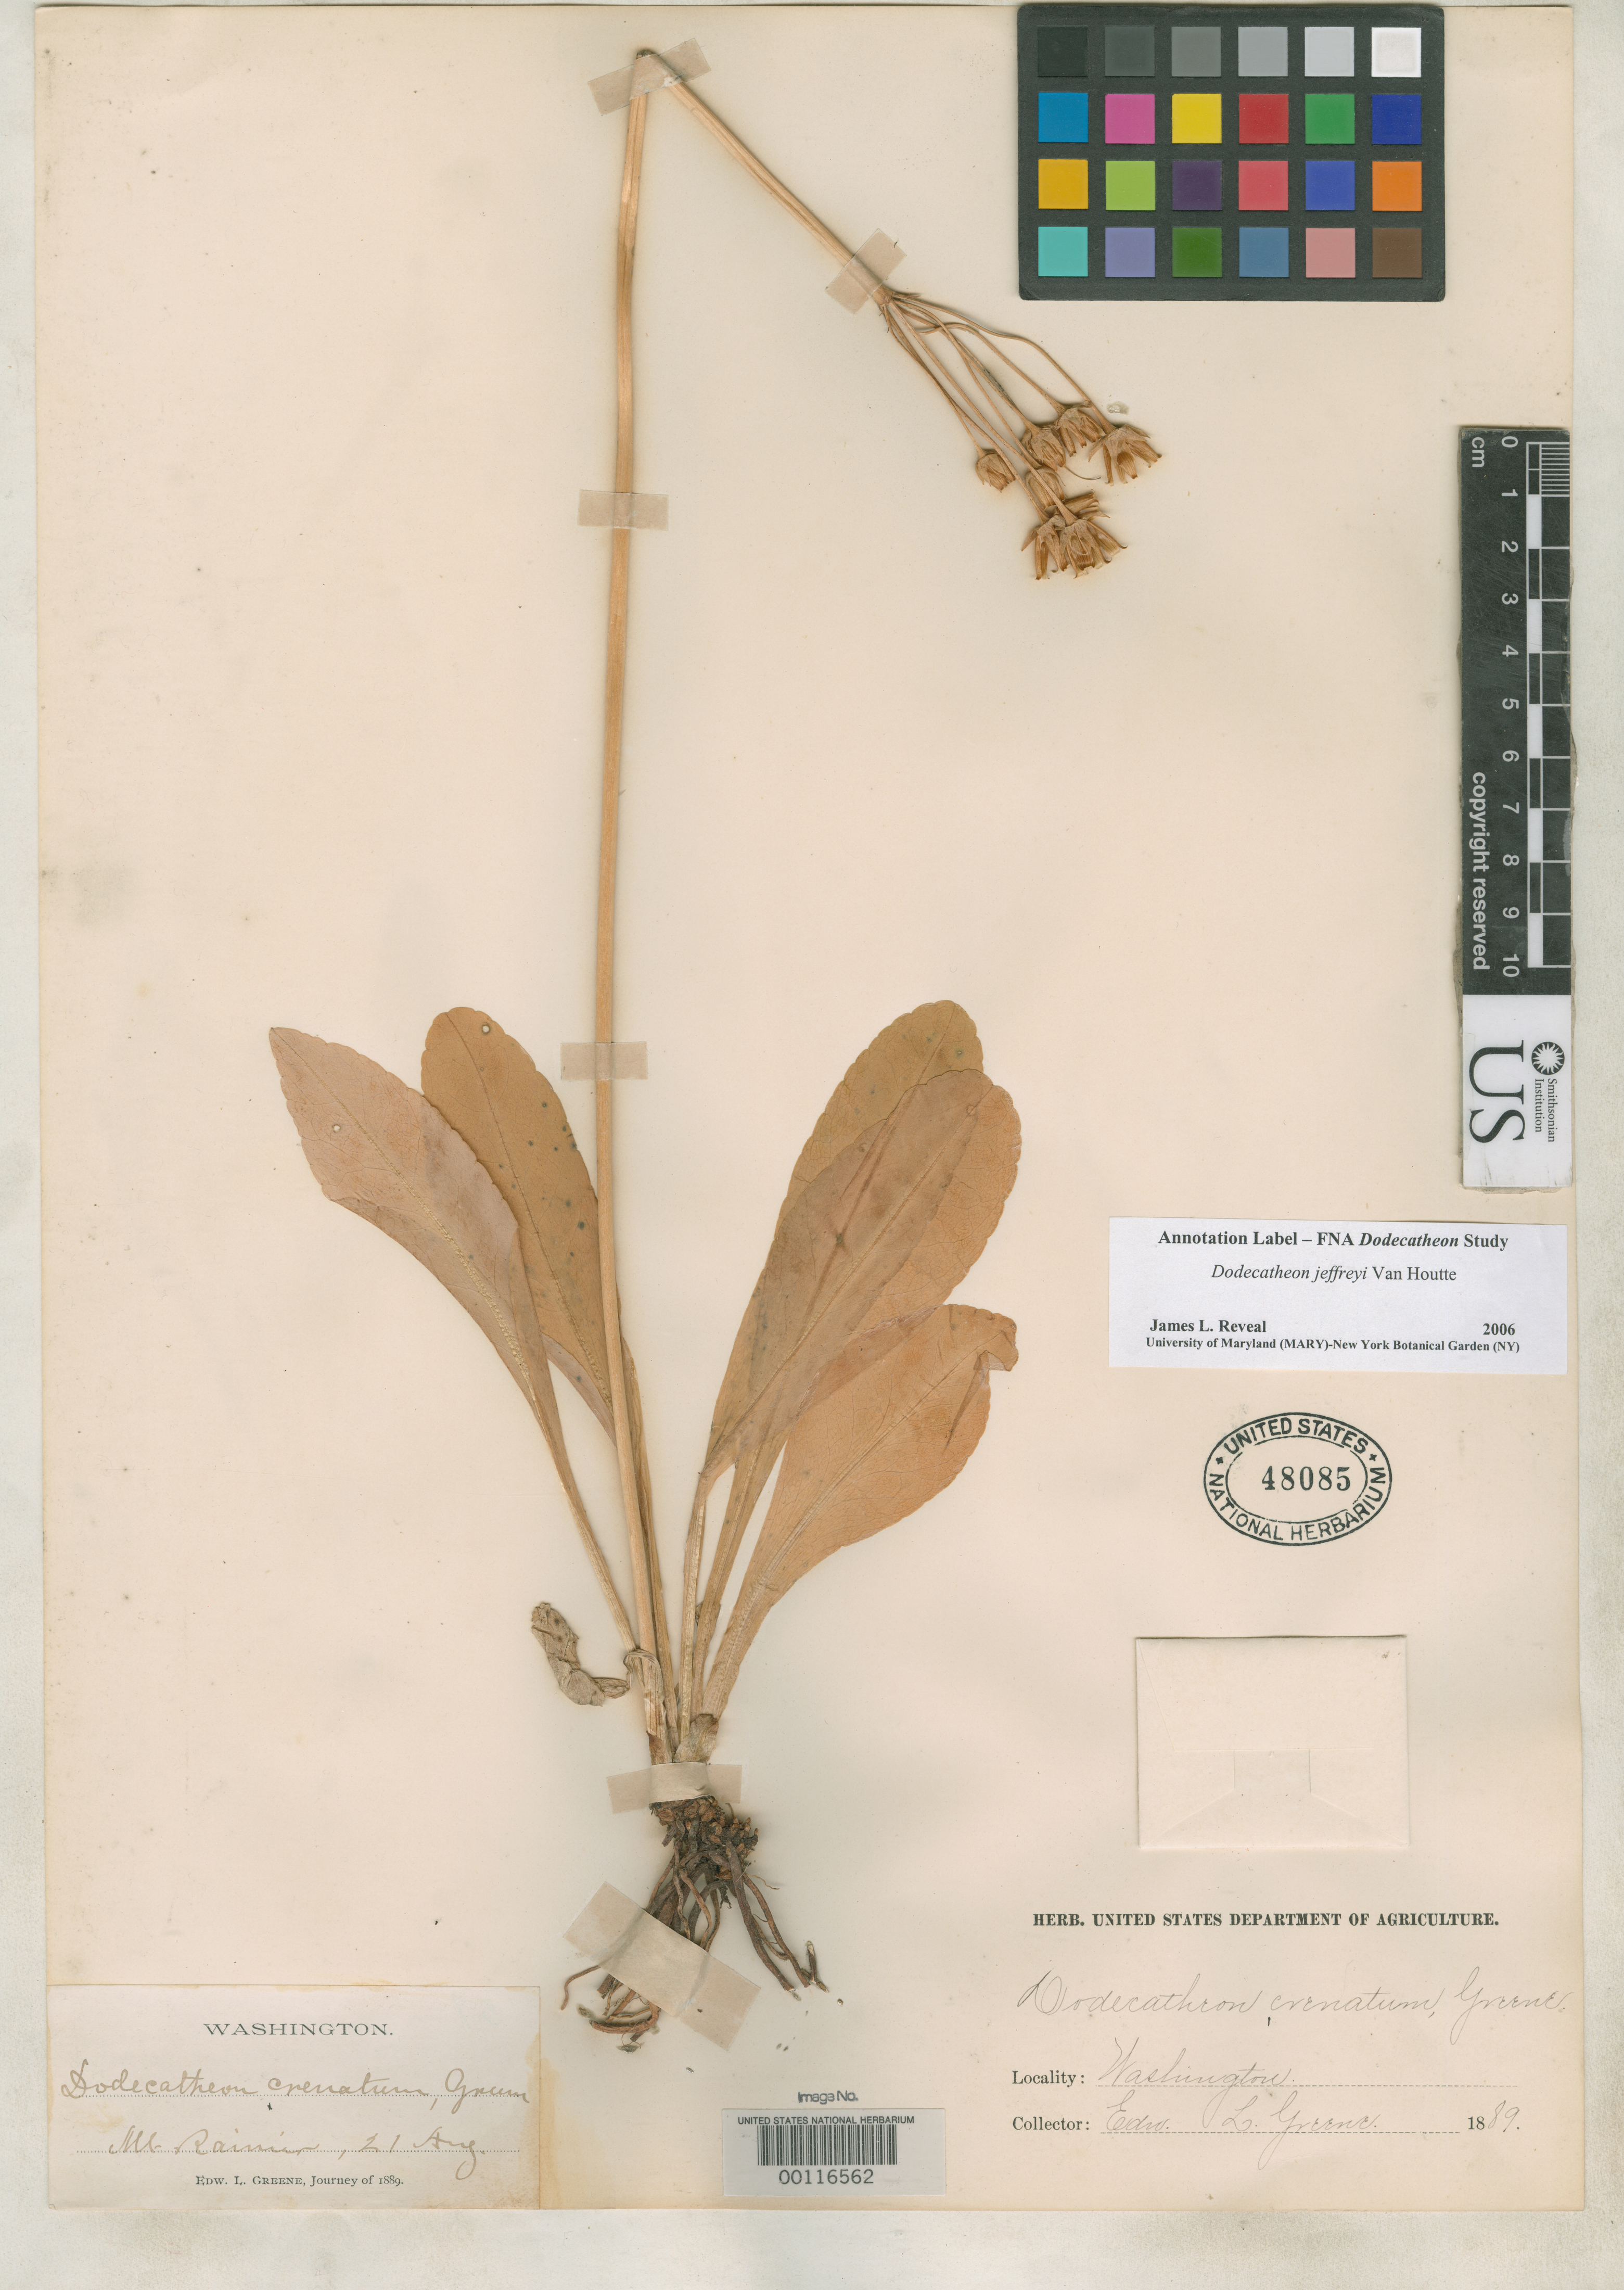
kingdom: Plantae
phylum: Tracheophyta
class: Magnoliopsida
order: Ericales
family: Primulaceae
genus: Dodecatheon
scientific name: Dodecatheon crenatum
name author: Greene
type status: Isotype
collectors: E. L. Greene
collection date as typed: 20 Aug 1889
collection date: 1889-08-20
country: United States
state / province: Washington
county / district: Pierce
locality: At & below tree line, Mt. Rainer.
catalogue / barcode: US 48085